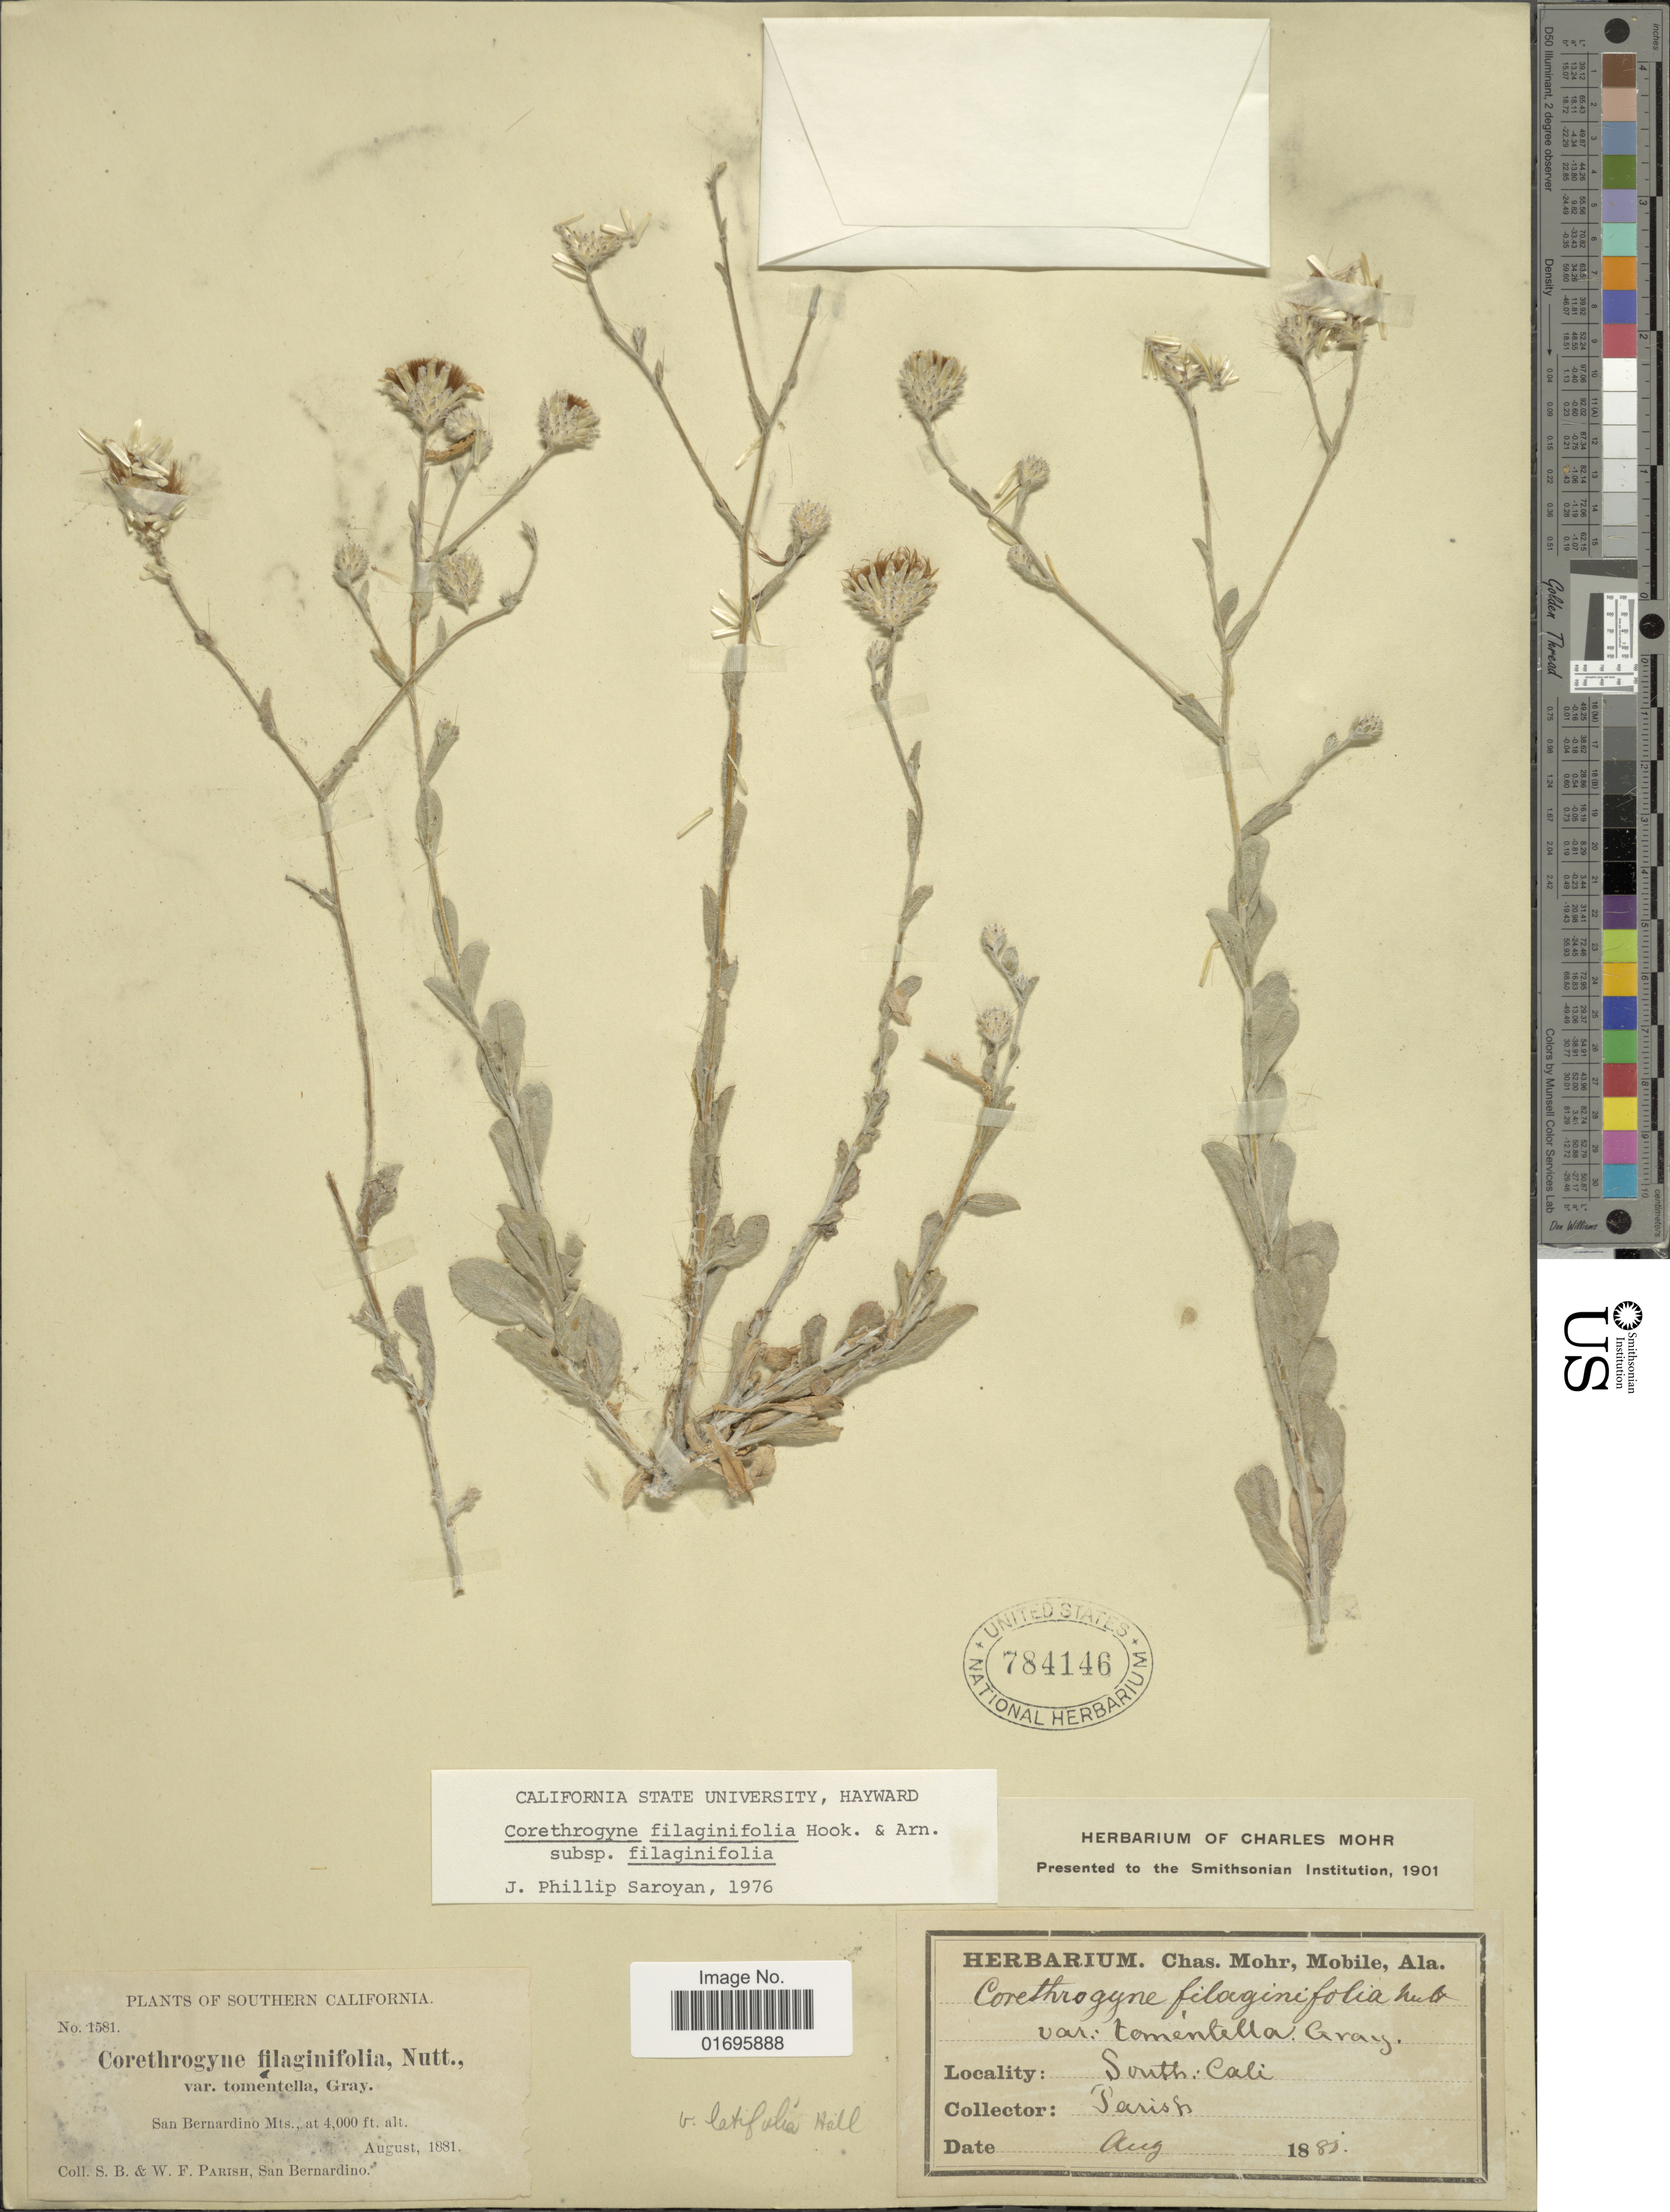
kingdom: Plantae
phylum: Tracheophyta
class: Magnoliopsida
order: Asterales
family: Asteraceae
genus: Corethrogyne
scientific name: Corethrogyne filaginifolia var. filaginifolia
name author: (Hook.) Nutt.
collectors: S. B. Parish & W. F. Parish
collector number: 1581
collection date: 1881-08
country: United States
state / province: California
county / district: San Bernardino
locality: Southern California. San Bernardino Mts.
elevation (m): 1219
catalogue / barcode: US 784146